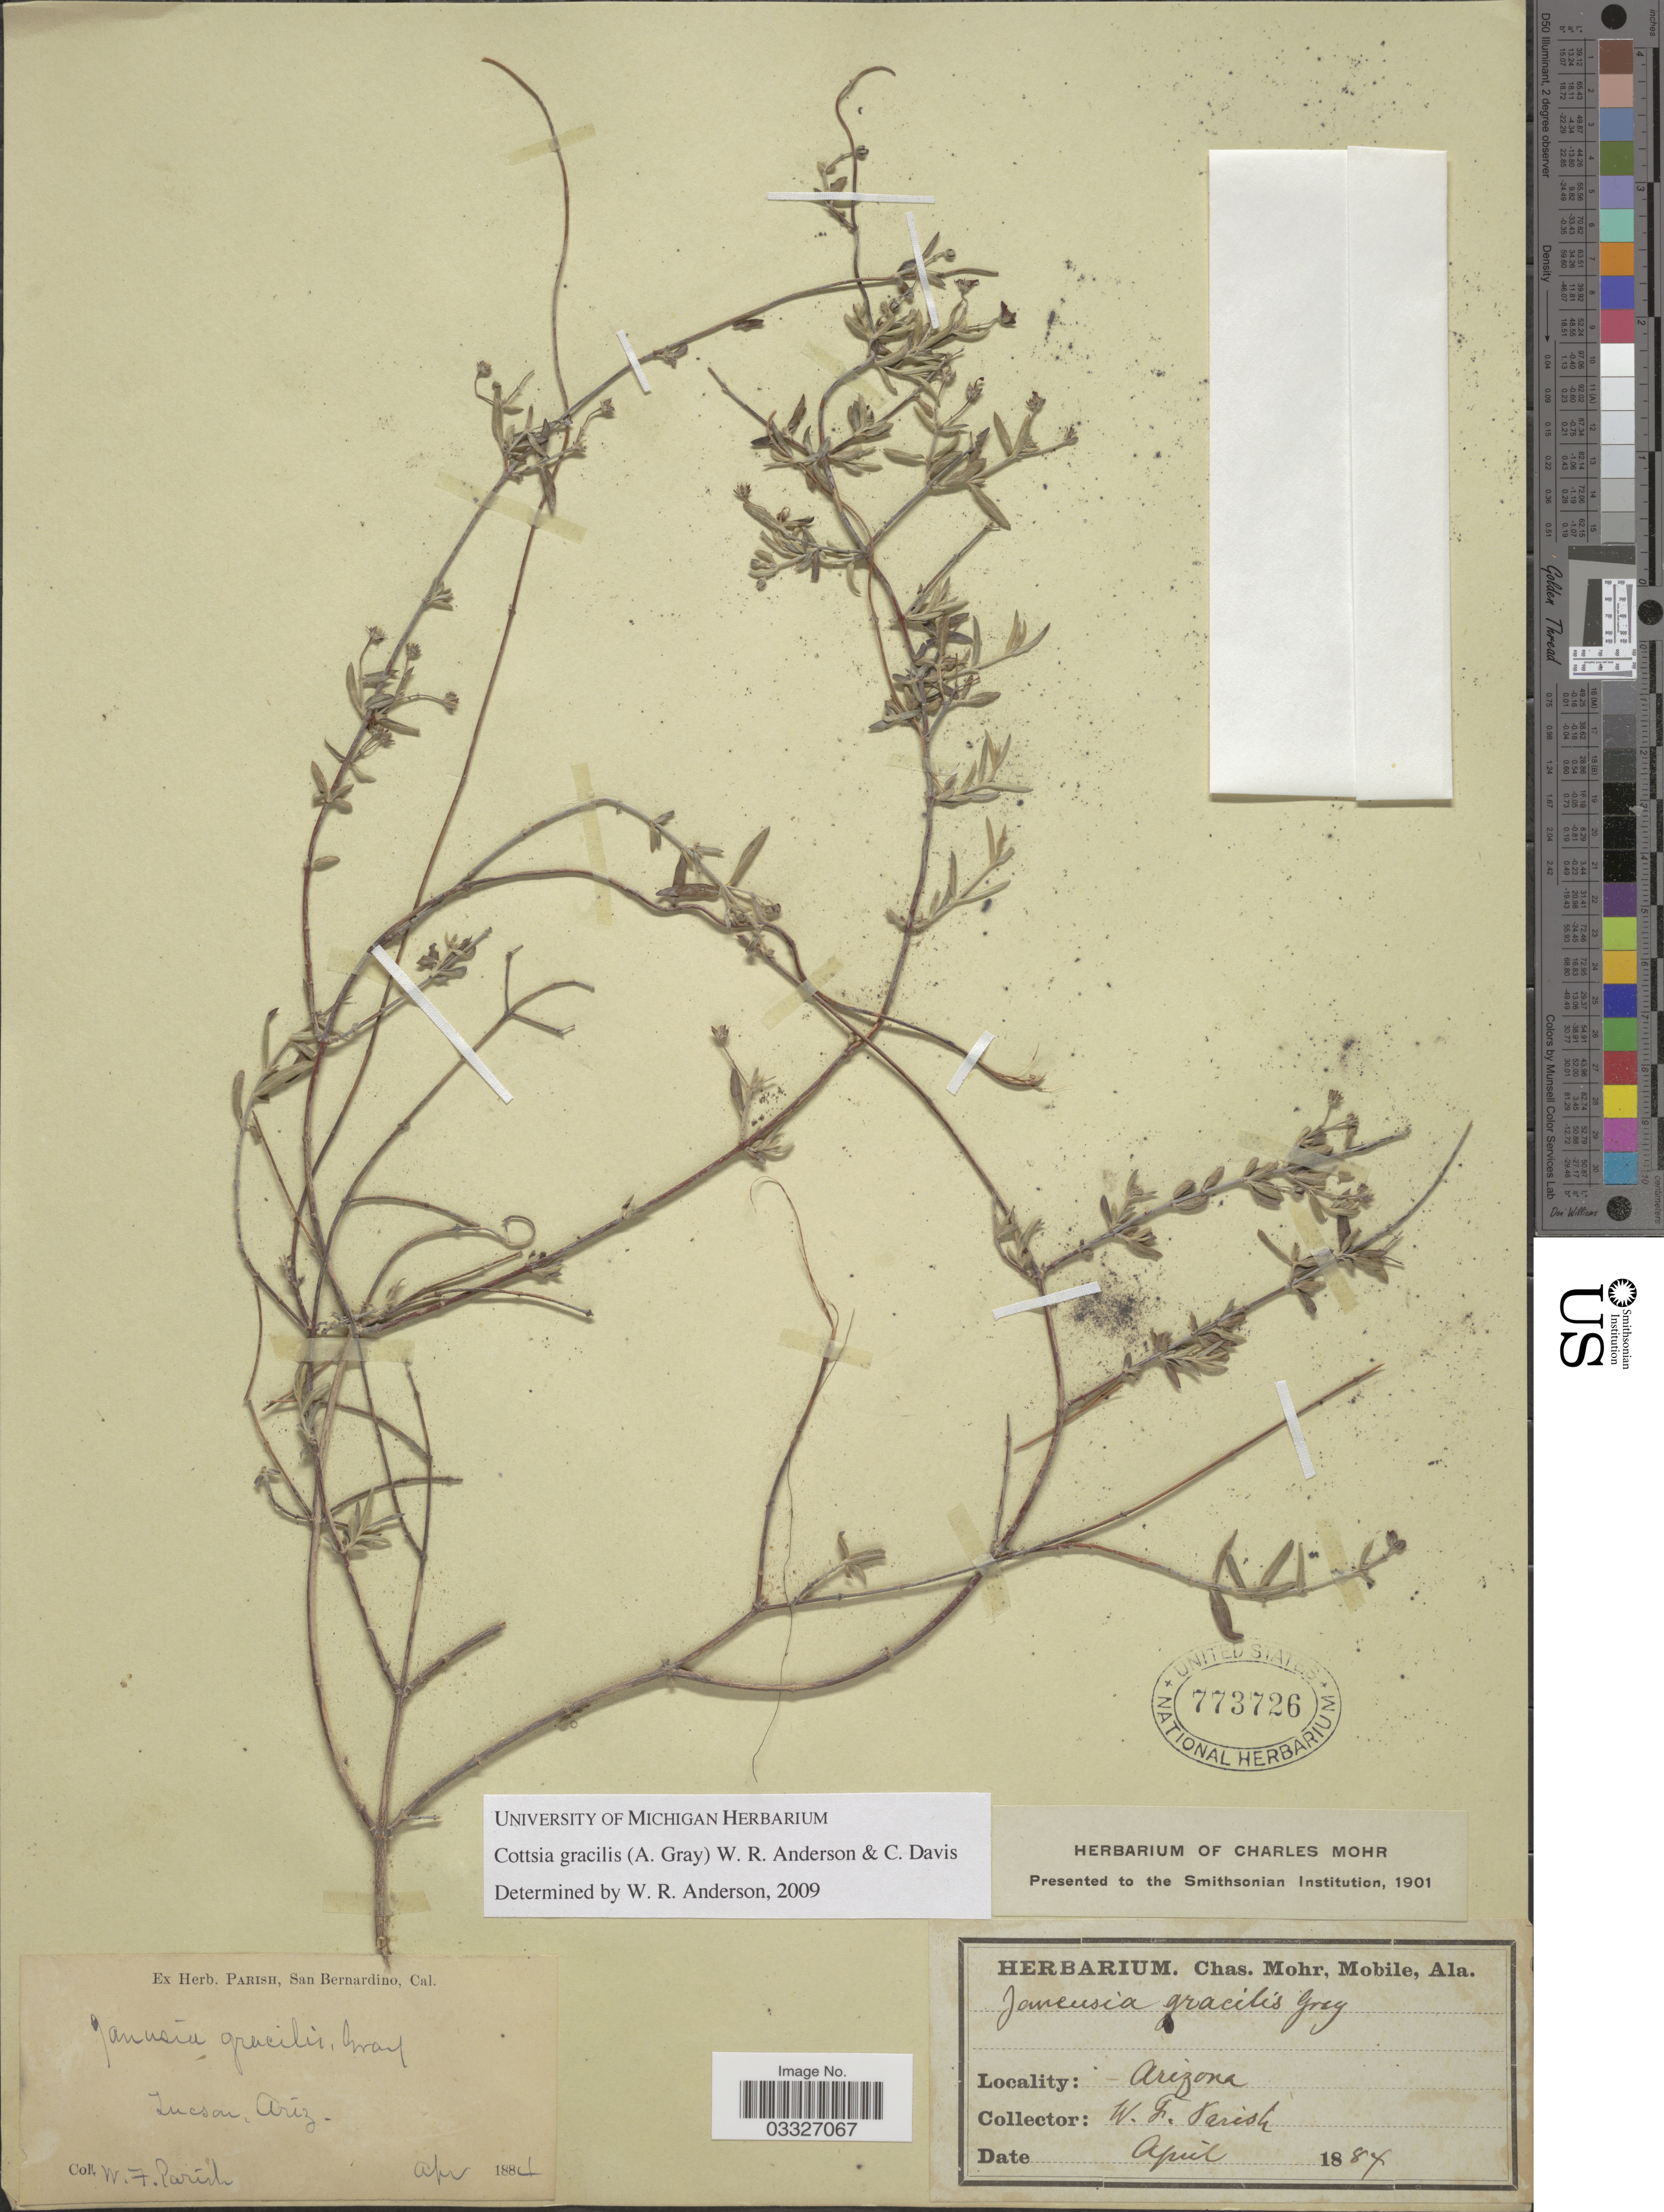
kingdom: Plantae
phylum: Tracheophyta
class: Magnoliopsida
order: Malpighiales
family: Malpighiaceae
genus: Cottsia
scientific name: Cottsia gracilis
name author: (A. Gray) W.R. Anderson & C. Davis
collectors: W. F. Parish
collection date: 1884-04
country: United States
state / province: Arizona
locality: Tucson.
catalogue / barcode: US 773726